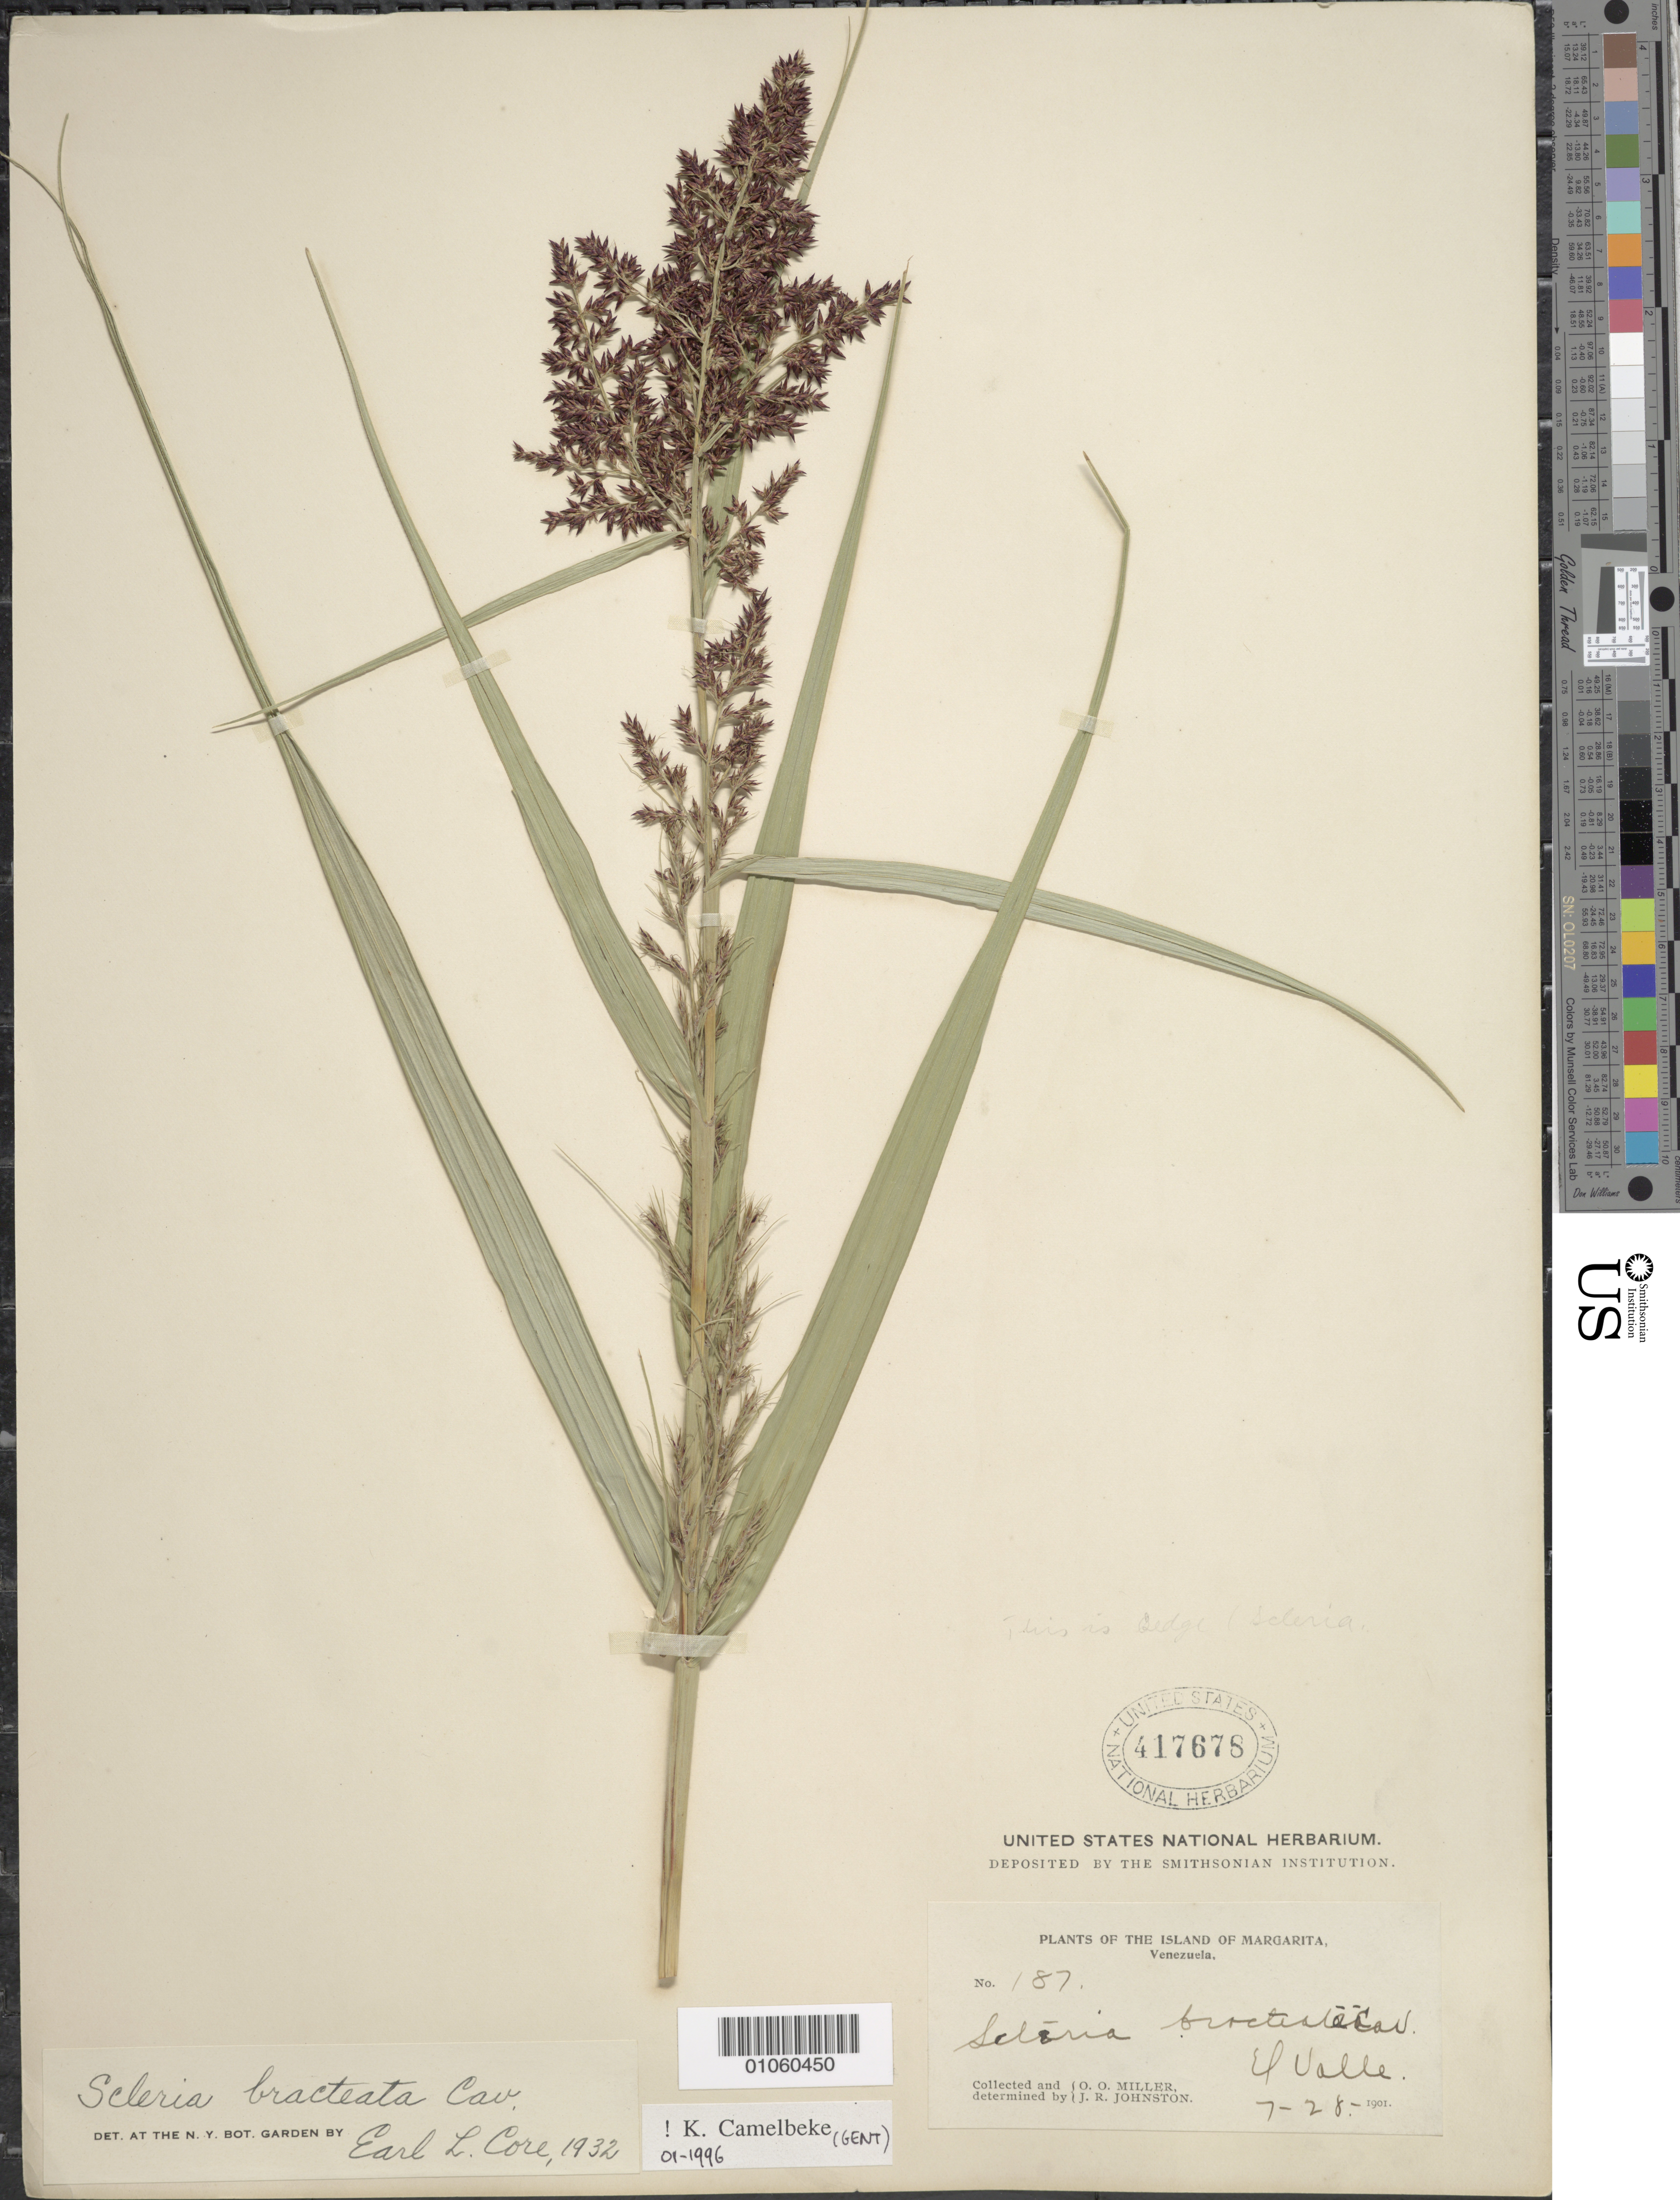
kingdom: Plantae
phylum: Tracheophyta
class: Liliopsida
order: Poales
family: Cyperaceae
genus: Scleria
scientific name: Scleria bracteata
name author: Cav.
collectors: O. O. Miller & J. Johnston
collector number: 187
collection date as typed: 28 Jul 1901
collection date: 1901-07-28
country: Venezuela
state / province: Nueva Esparta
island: Margarita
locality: El Valle.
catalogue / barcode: US 417678